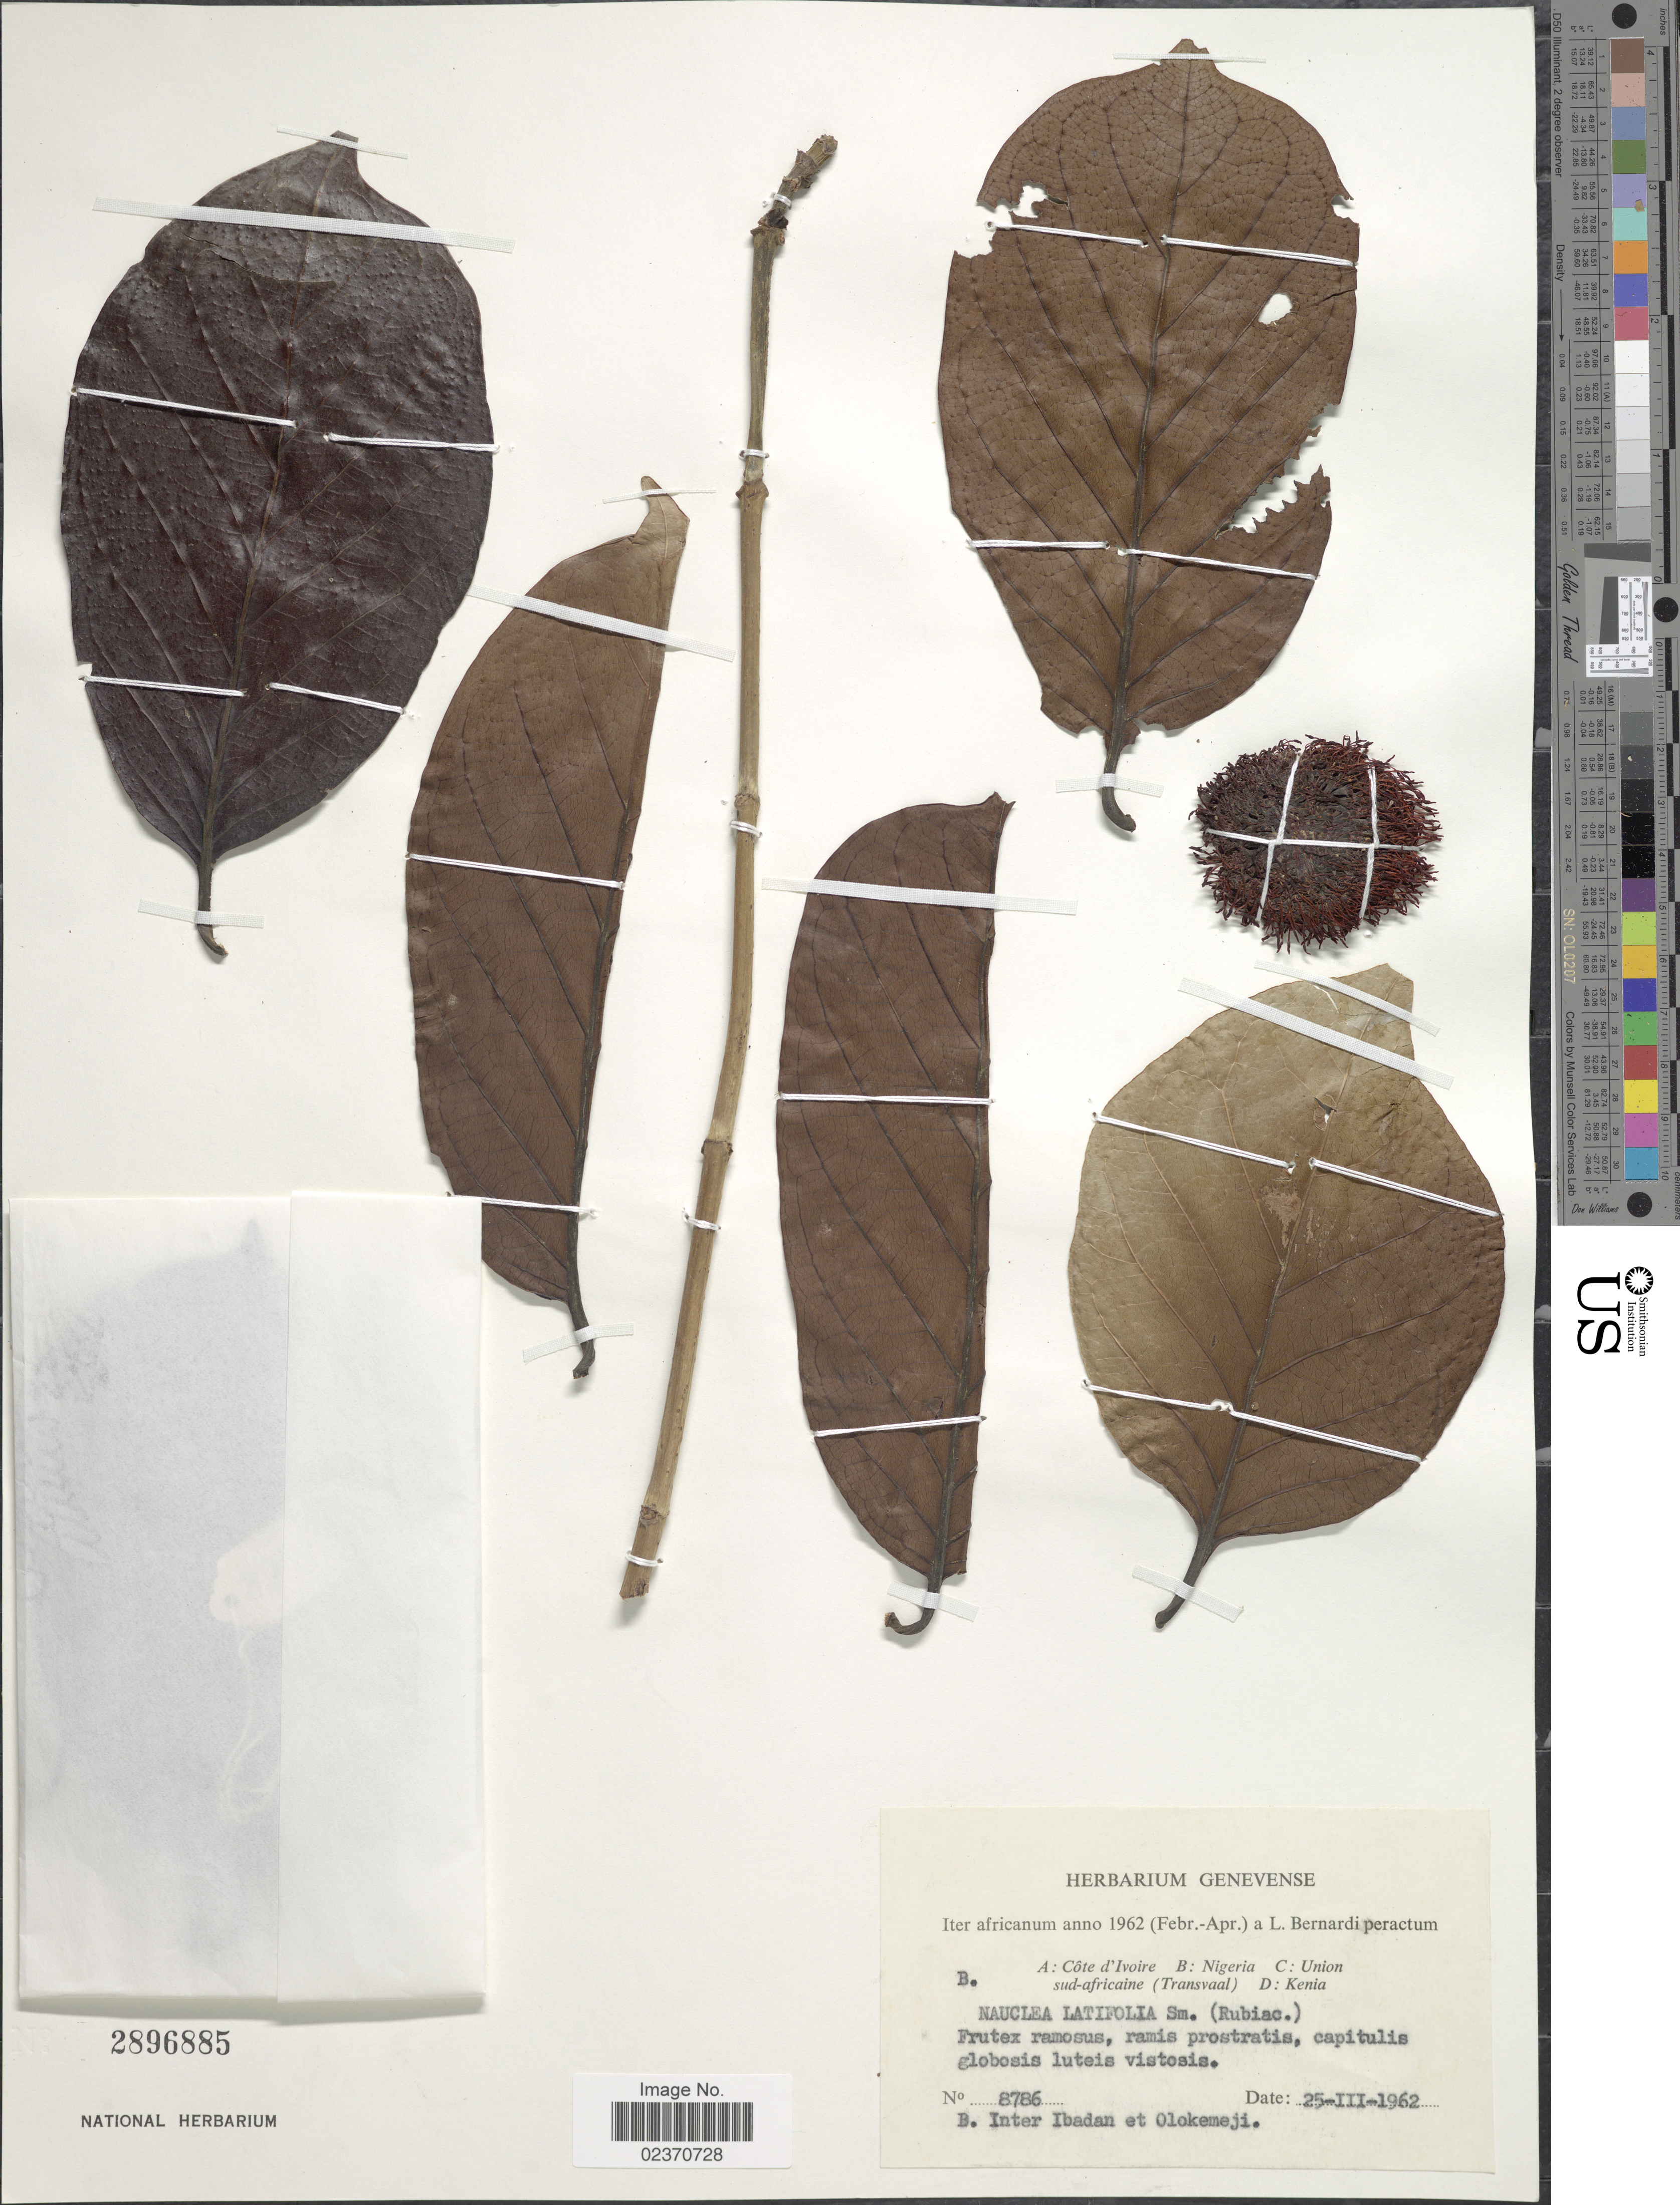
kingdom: Plantae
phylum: Tracheophyta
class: Magnoliopsida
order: Gentianales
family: Rubiaceae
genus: Nauclea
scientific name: Nauclea esculenta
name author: (Afzel. ex Sabine) Merr.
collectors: L. Bernardi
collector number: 8786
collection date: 1962-03-25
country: Nigeria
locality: Inter Ibadan et Olokemeji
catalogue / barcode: US 2896885